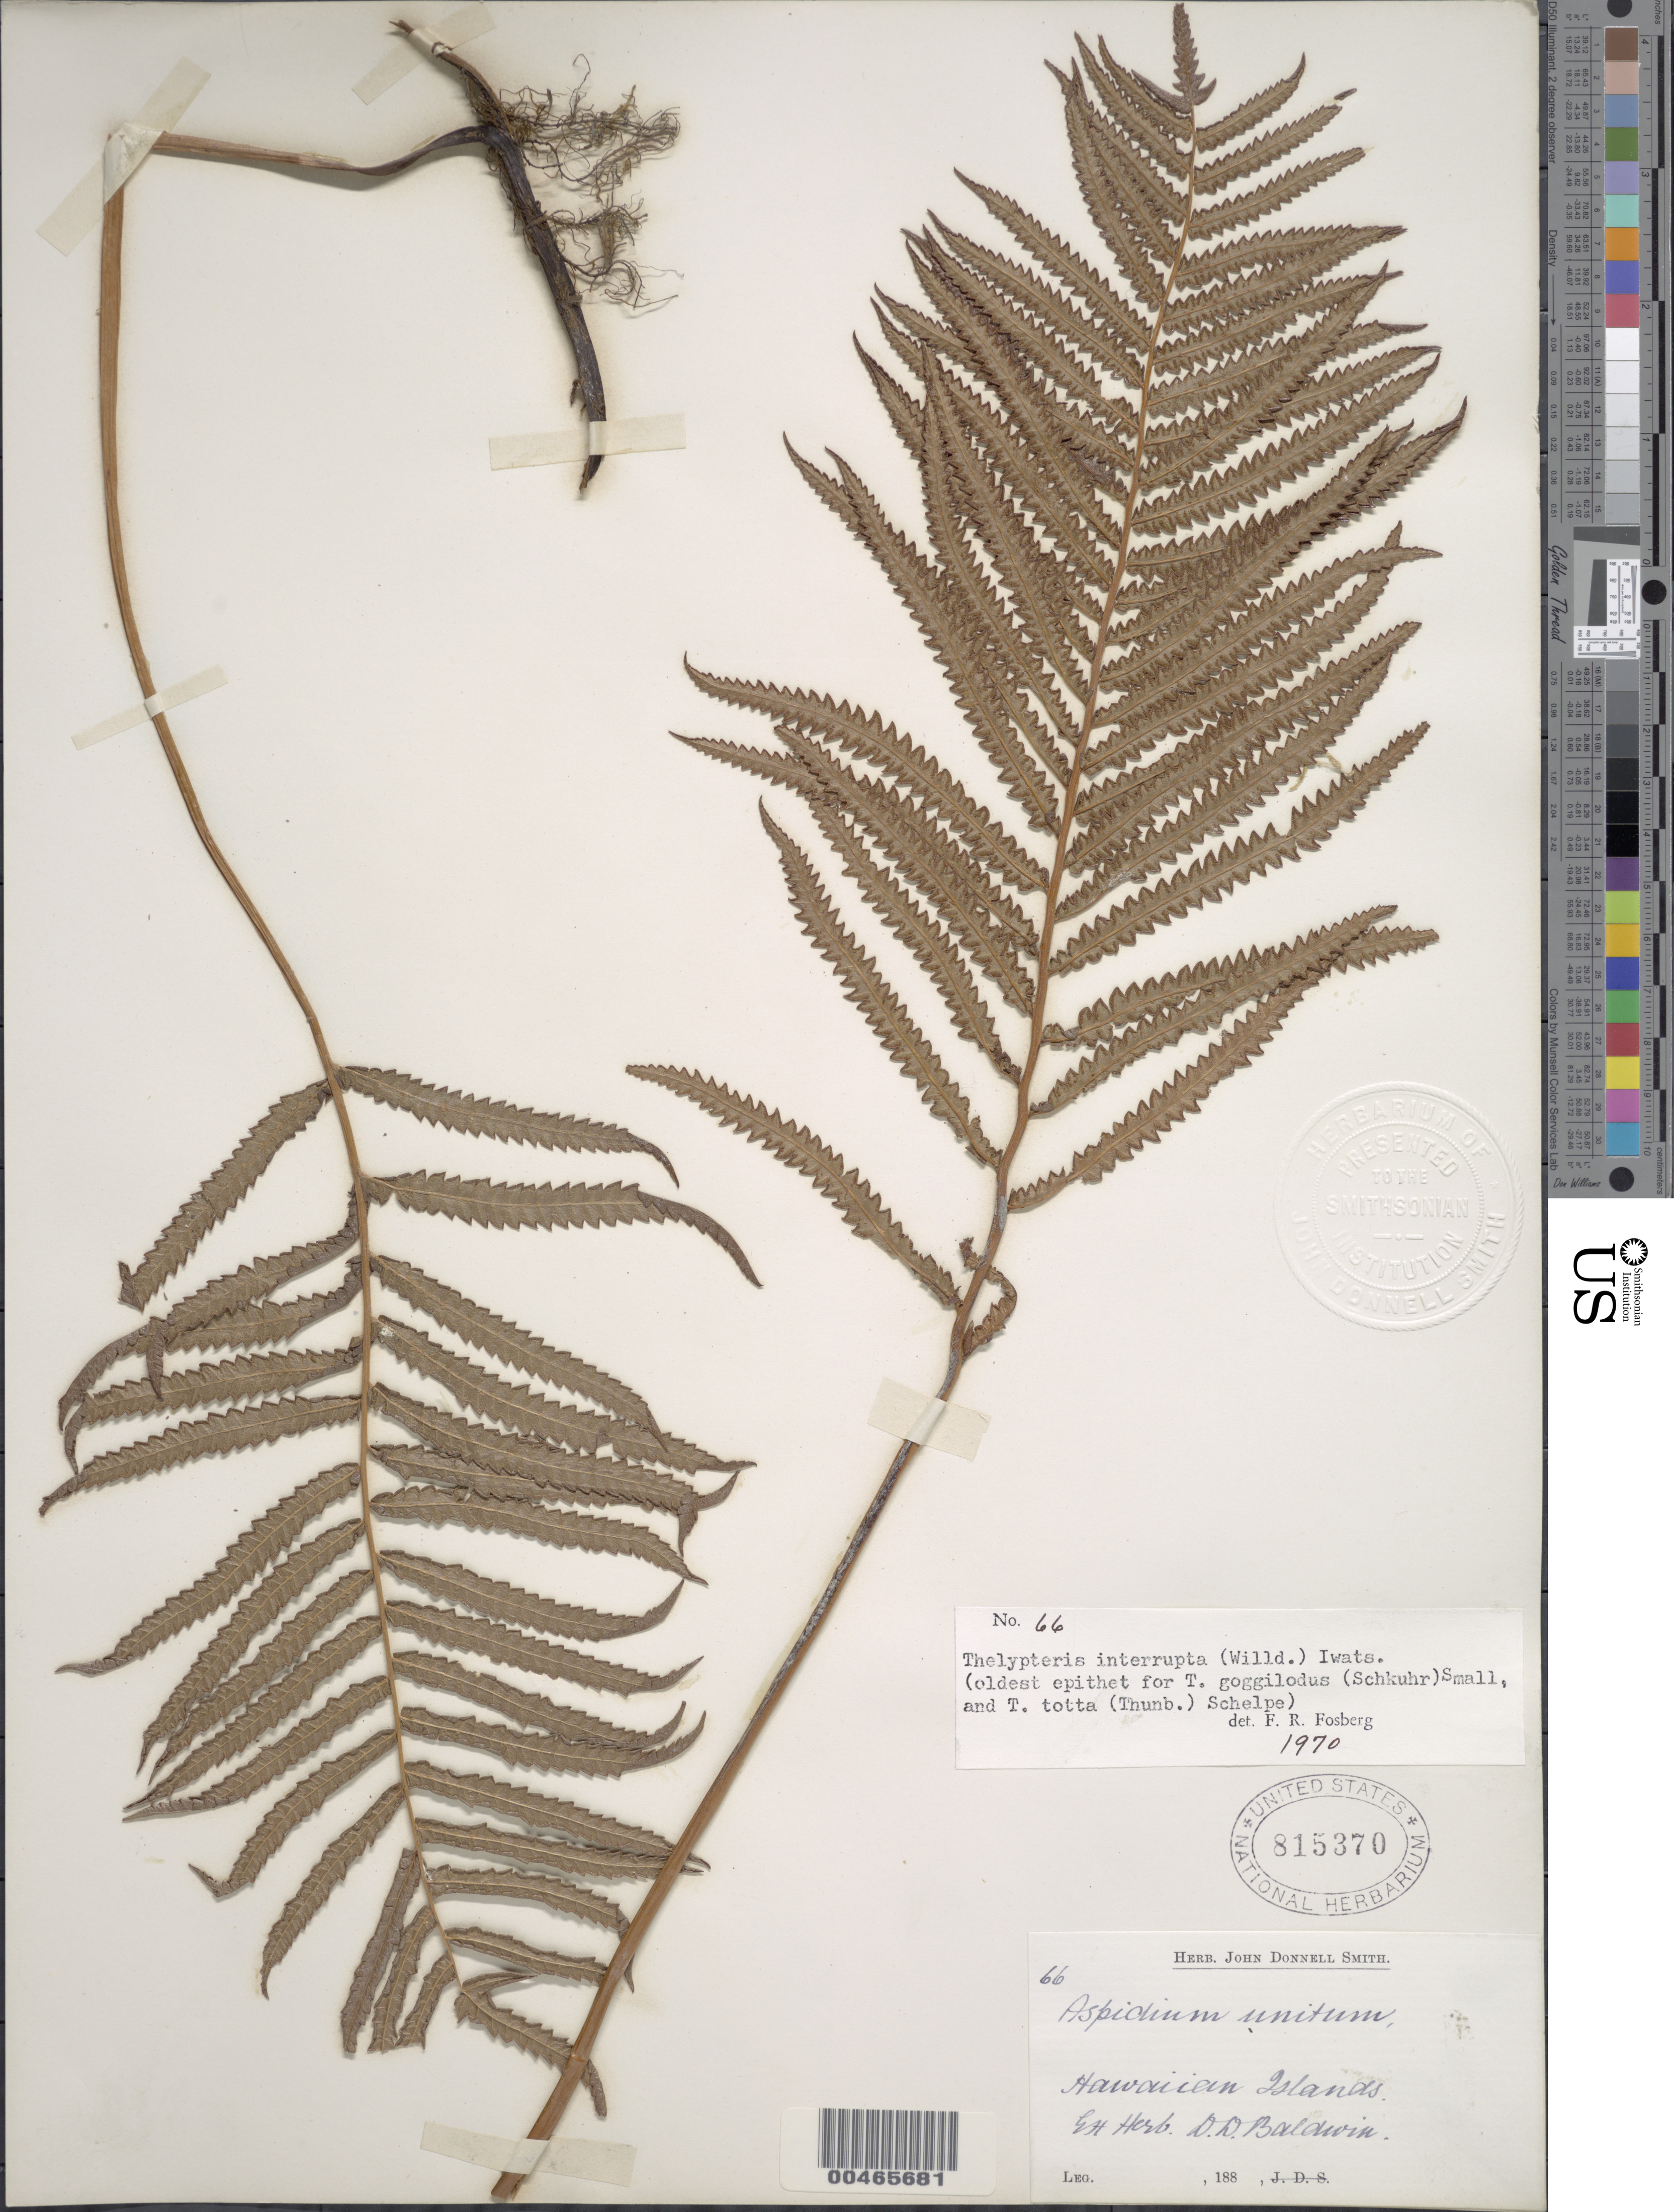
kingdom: Plantae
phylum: Tracheophyta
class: Polypodiopsida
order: Polypodiales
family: Thelypteridaceae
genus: Cyclosorus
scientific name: Cyclosorus interruptus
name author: (Willd.) H. Itô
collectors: D. Baldwin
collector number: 66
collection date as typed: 188?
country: United States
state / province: Hawaii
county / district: Hawaii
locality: Hawaiian Islands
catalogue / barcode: US 815370